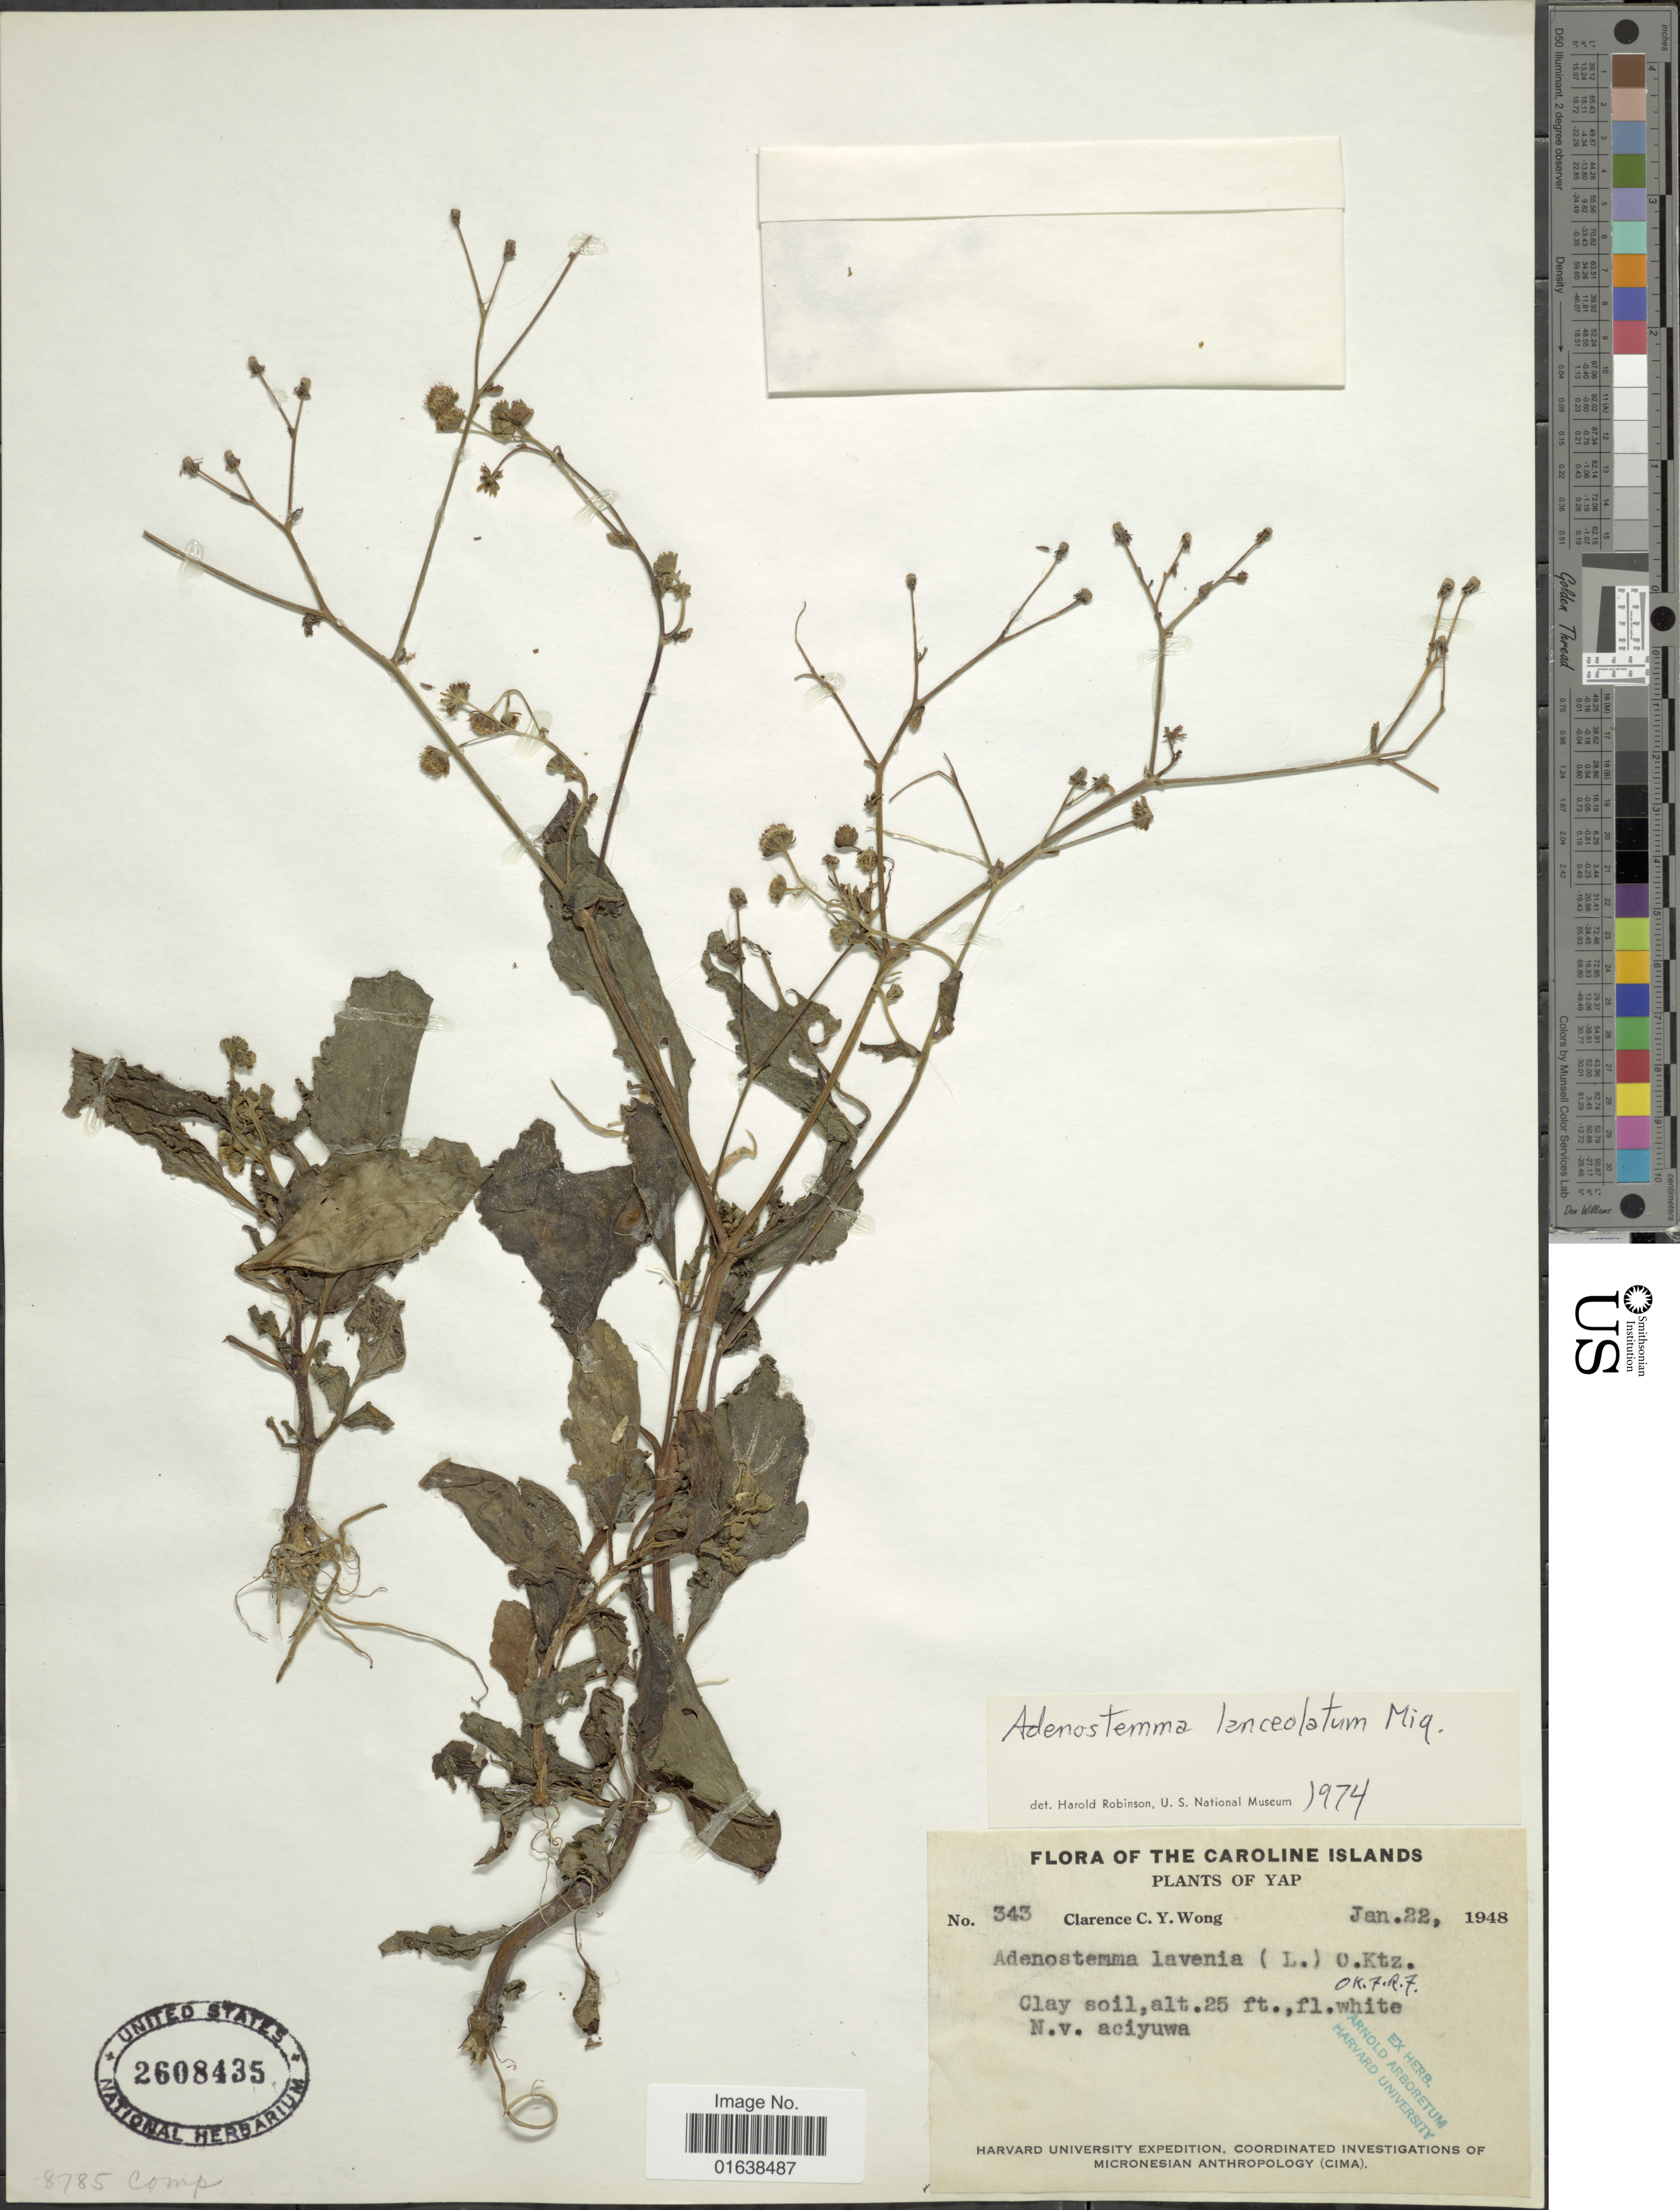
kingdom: Plantae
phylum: Tracheophyta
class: Magnoliopsida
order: Asterales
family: Asteraceae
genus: Adenostemma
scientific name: Adenostemma lanceolatum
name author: Miq.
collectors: C. Y. C. Wong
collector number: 343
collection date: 1948-01-22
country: Micronesia, Federated States of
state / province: Yap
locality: The Caronline Islands. Yap. N. v. aciyuwa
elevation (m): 8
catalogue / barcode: US 2608435